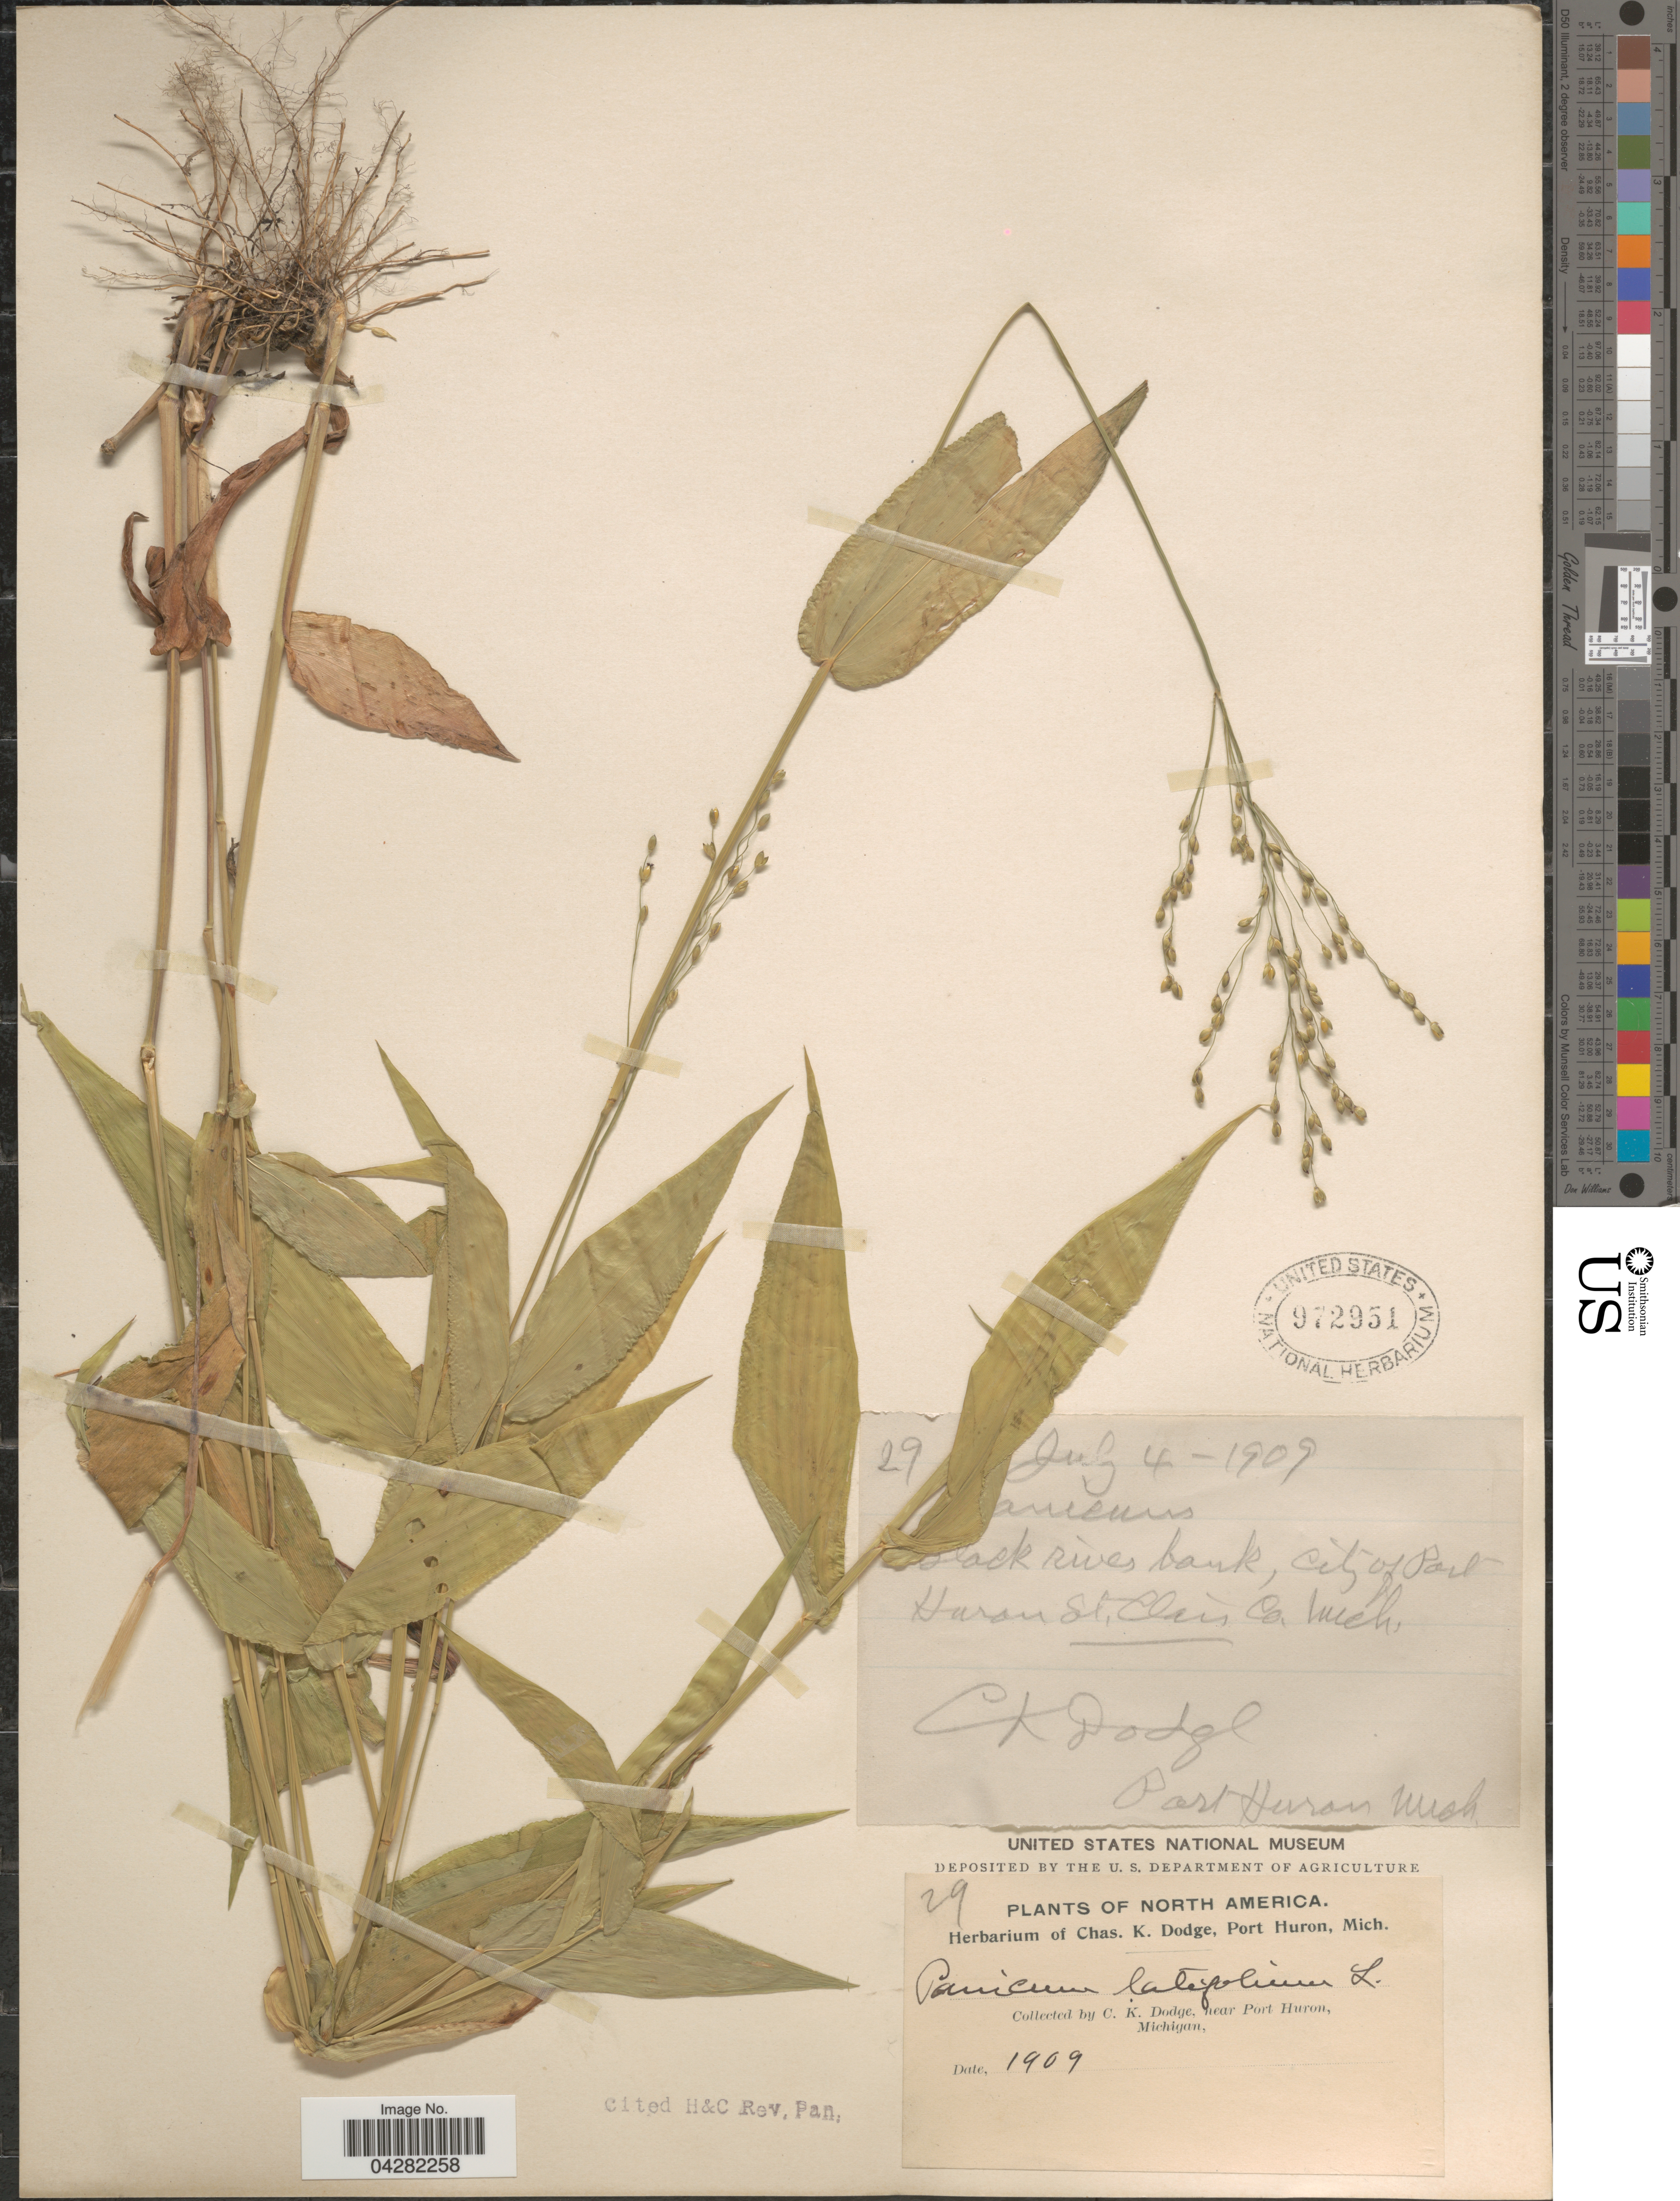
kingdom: Plantae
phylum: Tracheophyta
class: Liliopsida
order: Poales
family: Poaceae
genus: Dichanthelium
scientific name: Dichanthelium laxiflorum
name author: (Lam.) Gould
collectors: C. K. Dodge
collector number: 29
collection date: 1909-07-04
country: United States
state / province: Michigan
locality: Black river bank, City of Port Huron St.Clair Co. Near Port Huron.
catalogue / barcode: US 972951